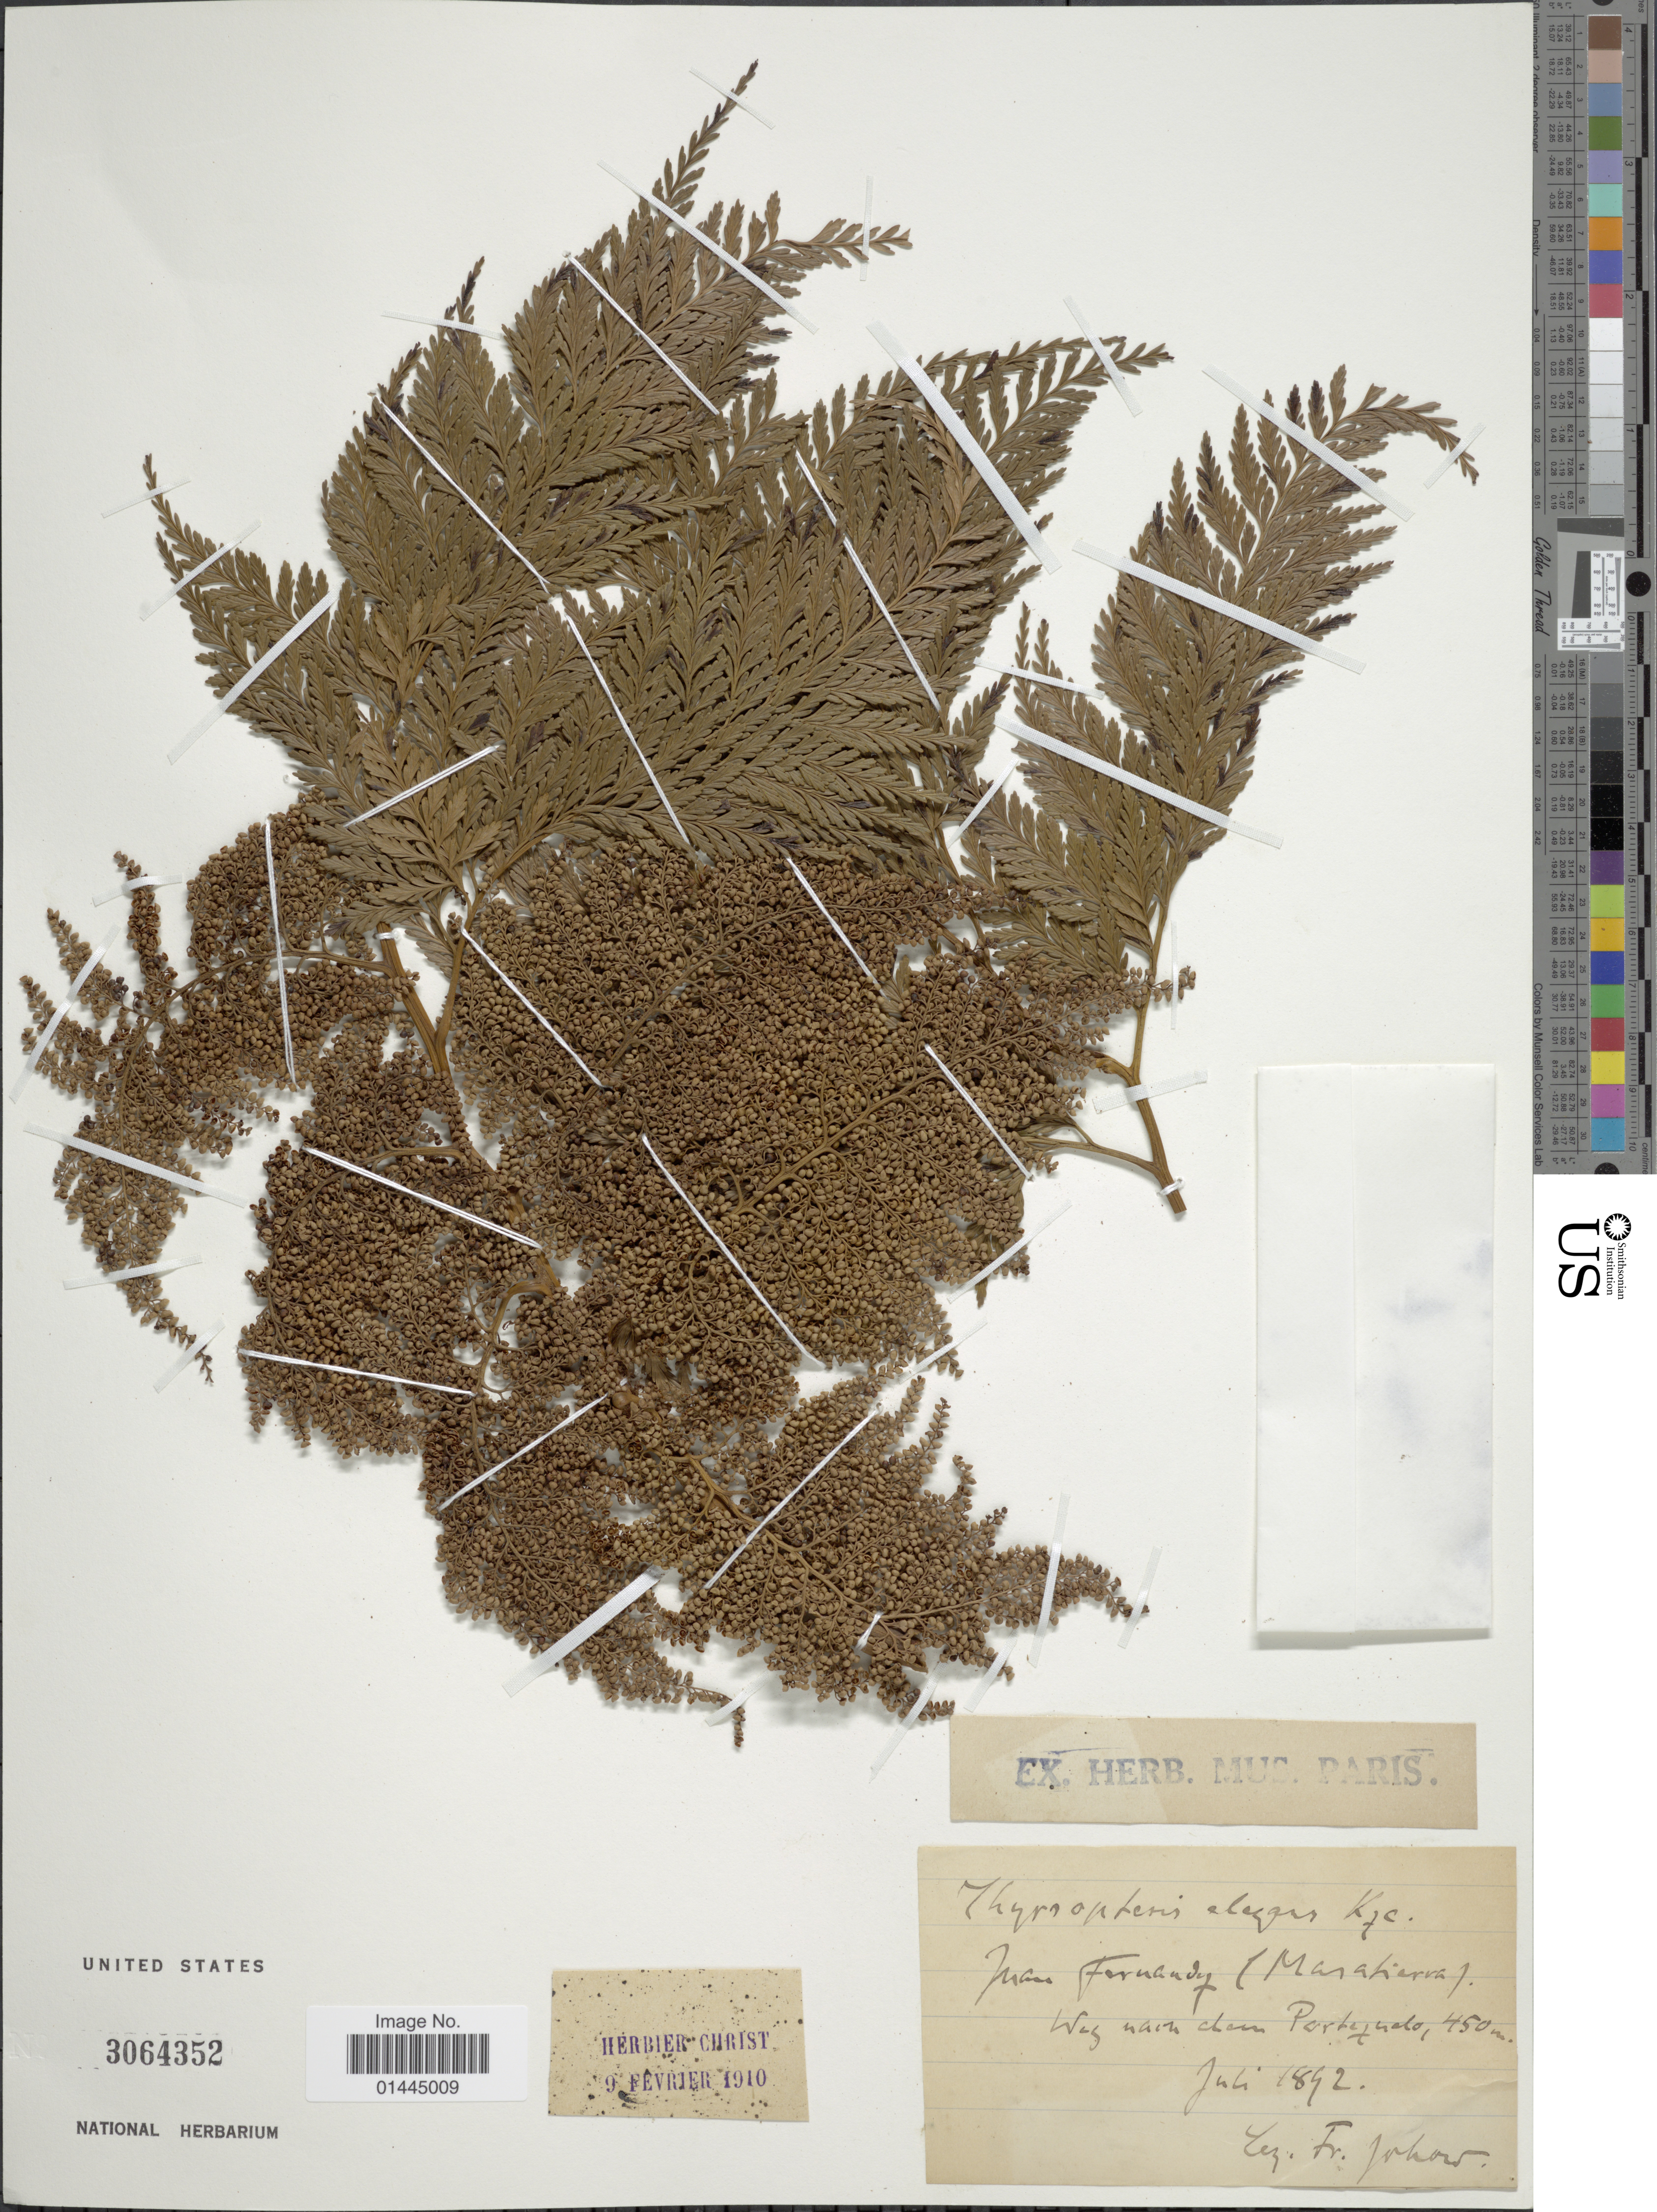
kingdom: Plantae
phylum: Tracheophyta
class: Polypodiopsida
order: Cyatheales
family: Thyrsopteridaceae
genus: Thyrsopteris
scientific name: Thyrsopteris elegans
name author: Kunze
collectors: F. R. Johow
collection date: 1892-07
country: Chile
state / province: Valparaíso (V)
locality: Juan Fernandez (Masatierra), weg naar dam Portezuelo.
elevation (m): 450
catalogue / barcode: US 3064352